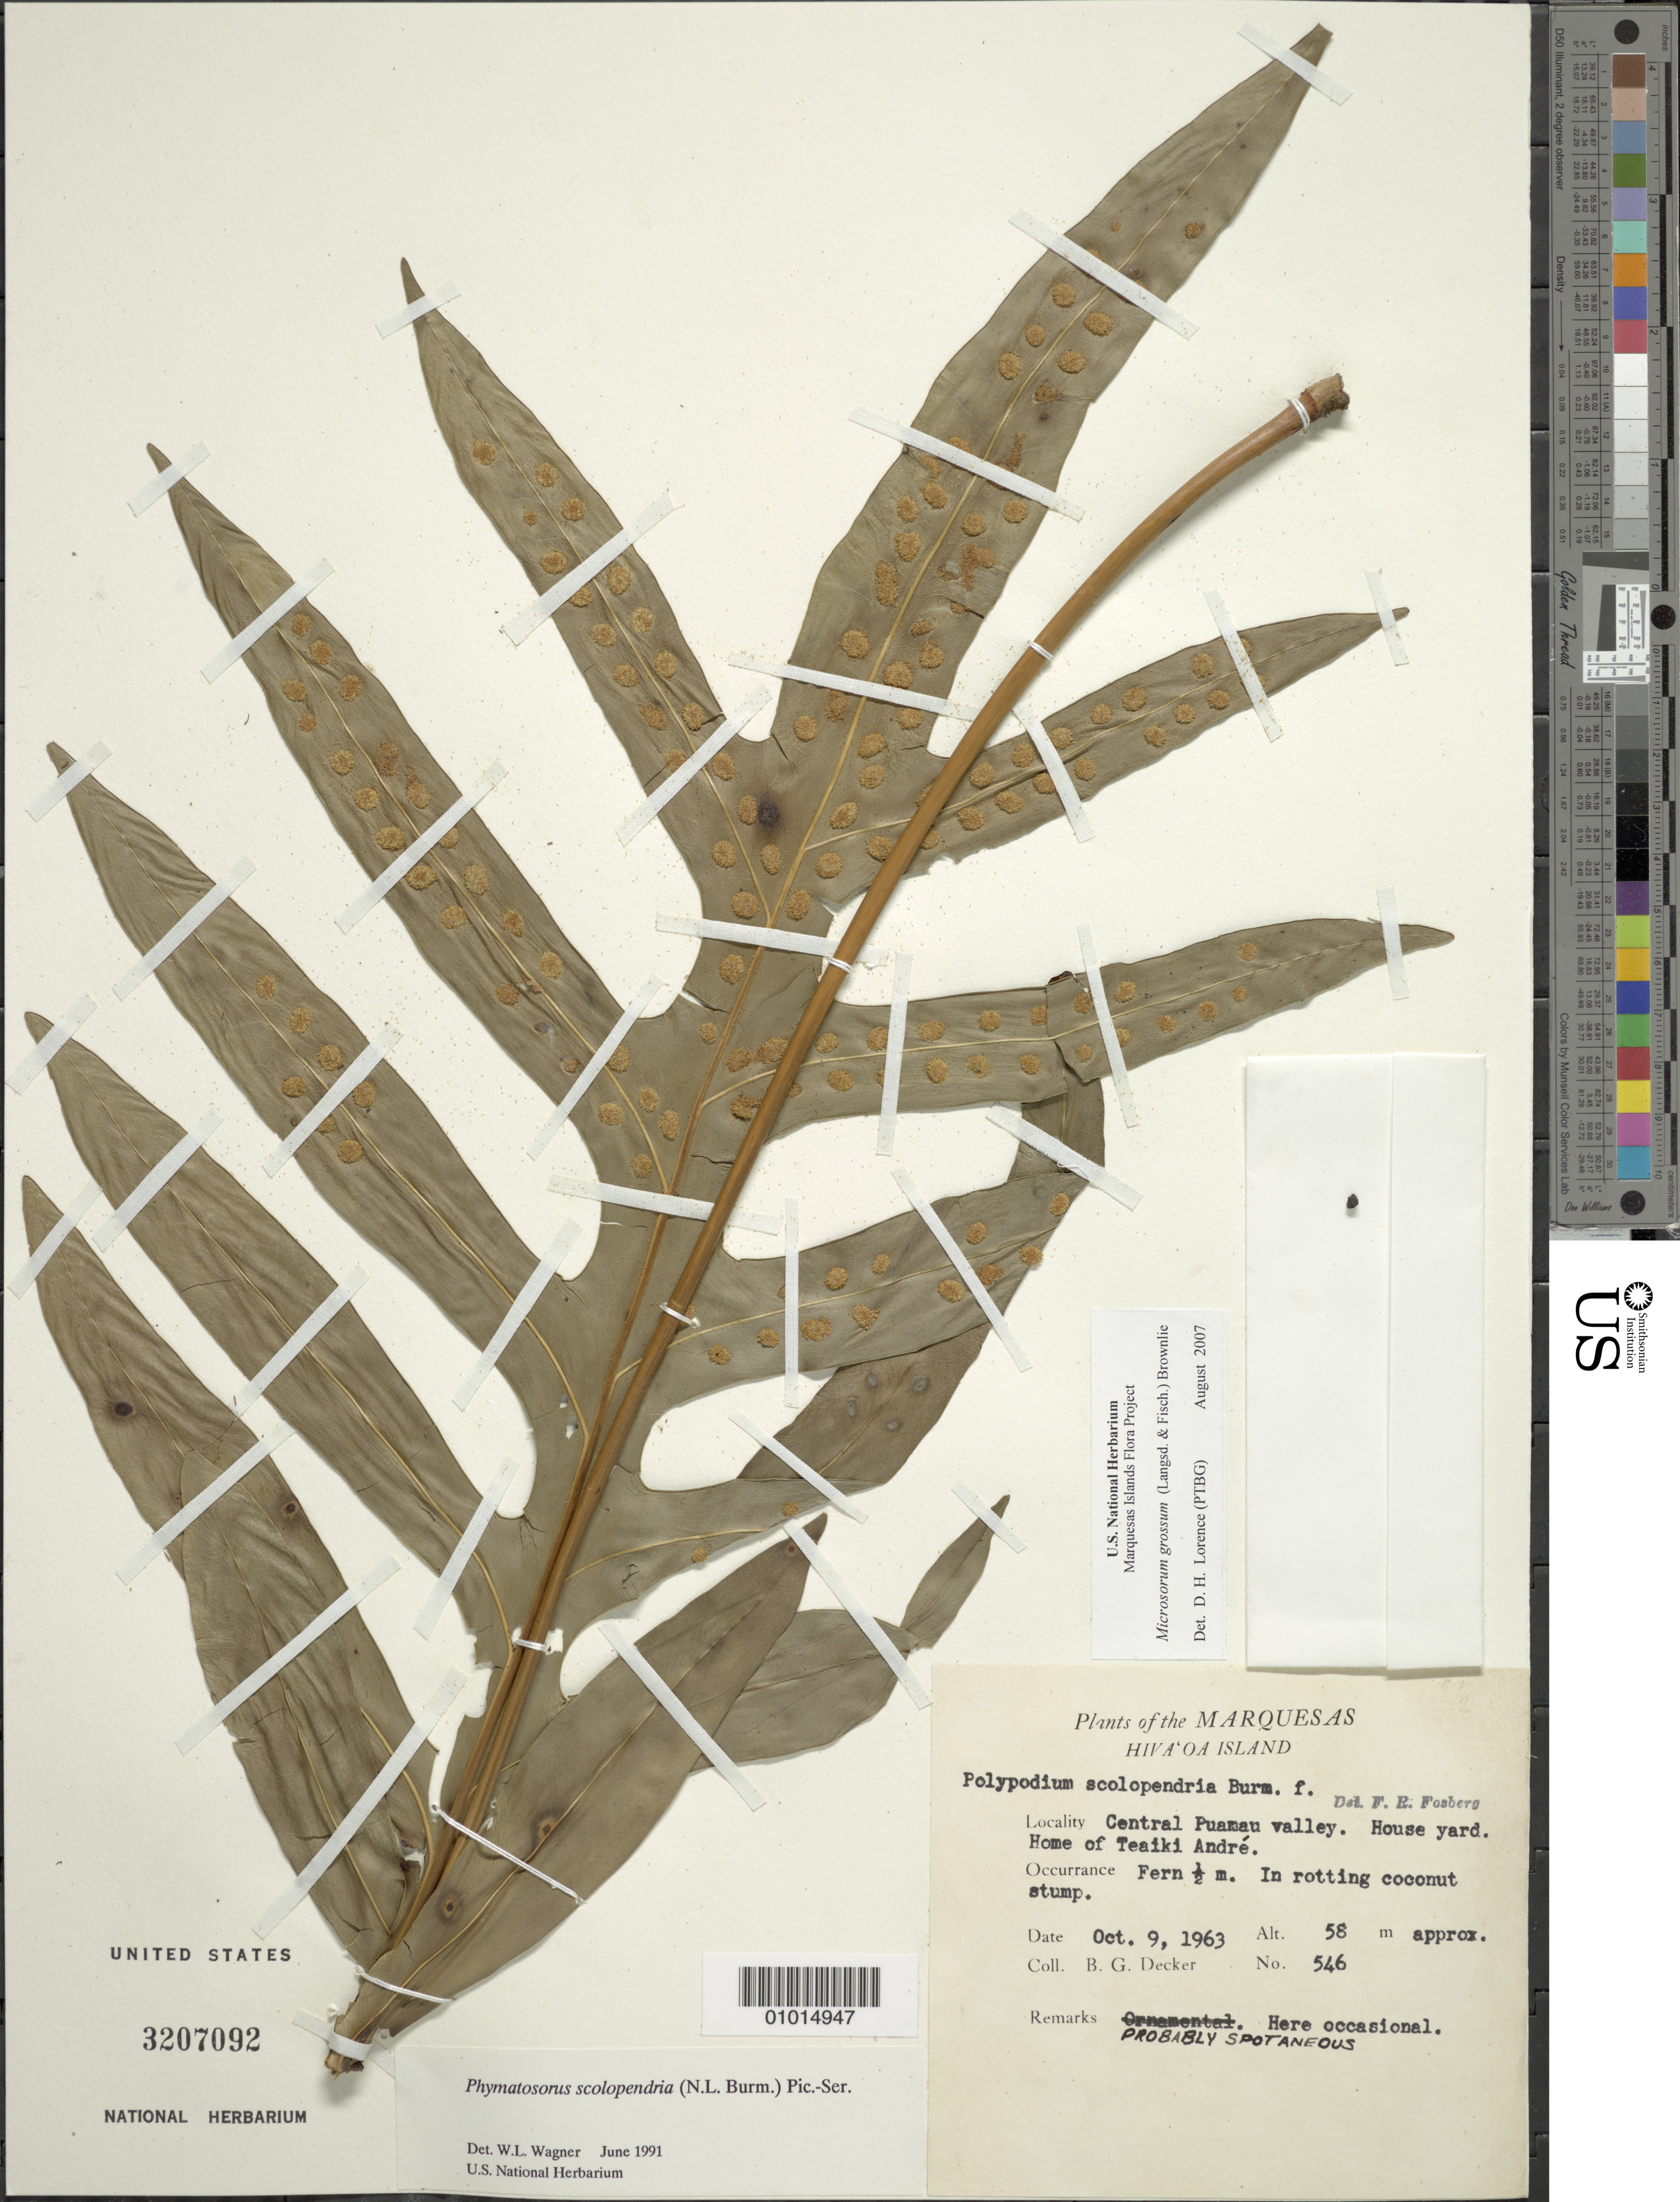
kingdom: Plantae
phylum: Tracheophyta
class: Polypodiopsida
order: Polypodiales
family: Polypodiaceae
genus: Microsorum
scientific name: Microsorum grossum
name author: (Langsd. & Fisch.) S.B. Andrews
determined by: Lorence, David H., (PTBG), National Tropical Botanical Garden (UNITED STATES)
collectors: B. G. Decker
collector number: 546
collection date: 1963-10-09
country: French Polynesia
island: Hiva Oa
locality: central Puamau Valley, house yard, home of Teaiki Andre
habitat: Occasional, probably spontaneous; in rotting coconut stump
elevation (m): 58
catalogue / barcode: US 3207092